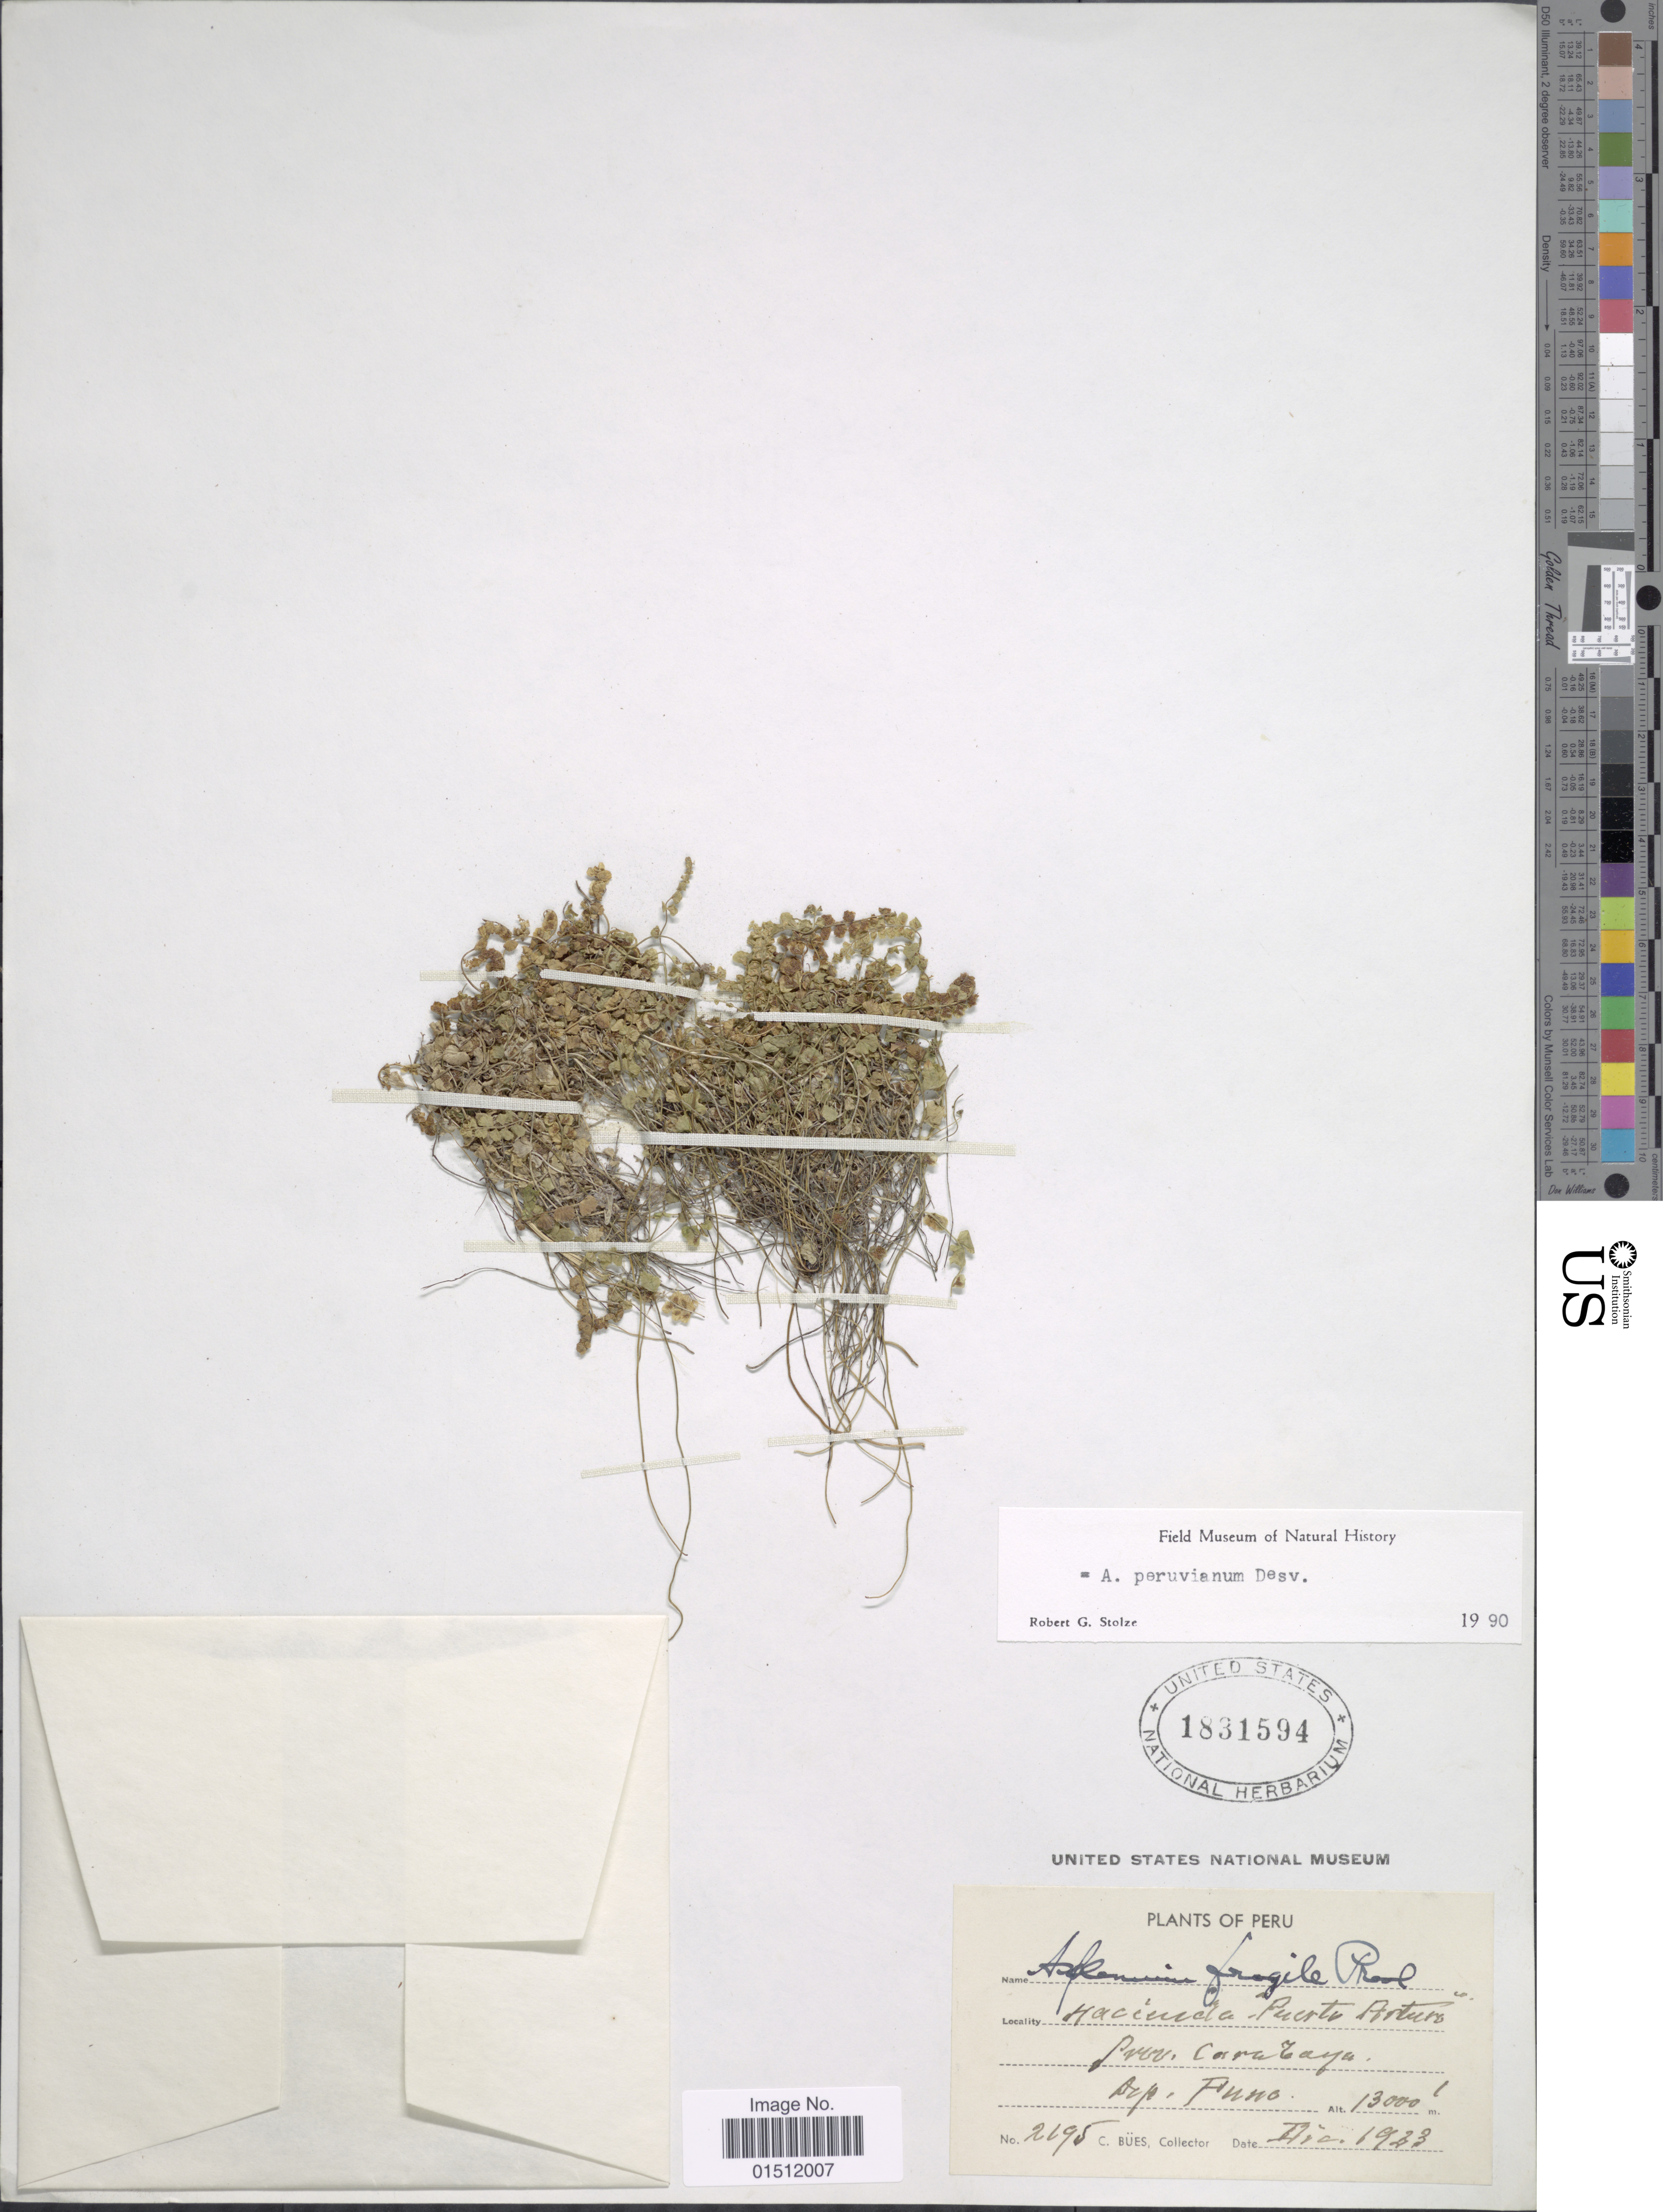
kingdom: Plantae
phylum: Tracheophyta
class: Polypodiopsida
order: Polypodiales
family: Aspleniaceae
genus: Asplenium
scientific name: Asplenium peruvianum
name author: Desv.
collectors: C. Bues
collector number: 2195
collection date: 1933-12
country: Peru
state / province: Puno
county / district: Carabaya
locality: Hacienda Puerto Arturo.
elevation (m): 3962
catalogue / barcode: US 1831594